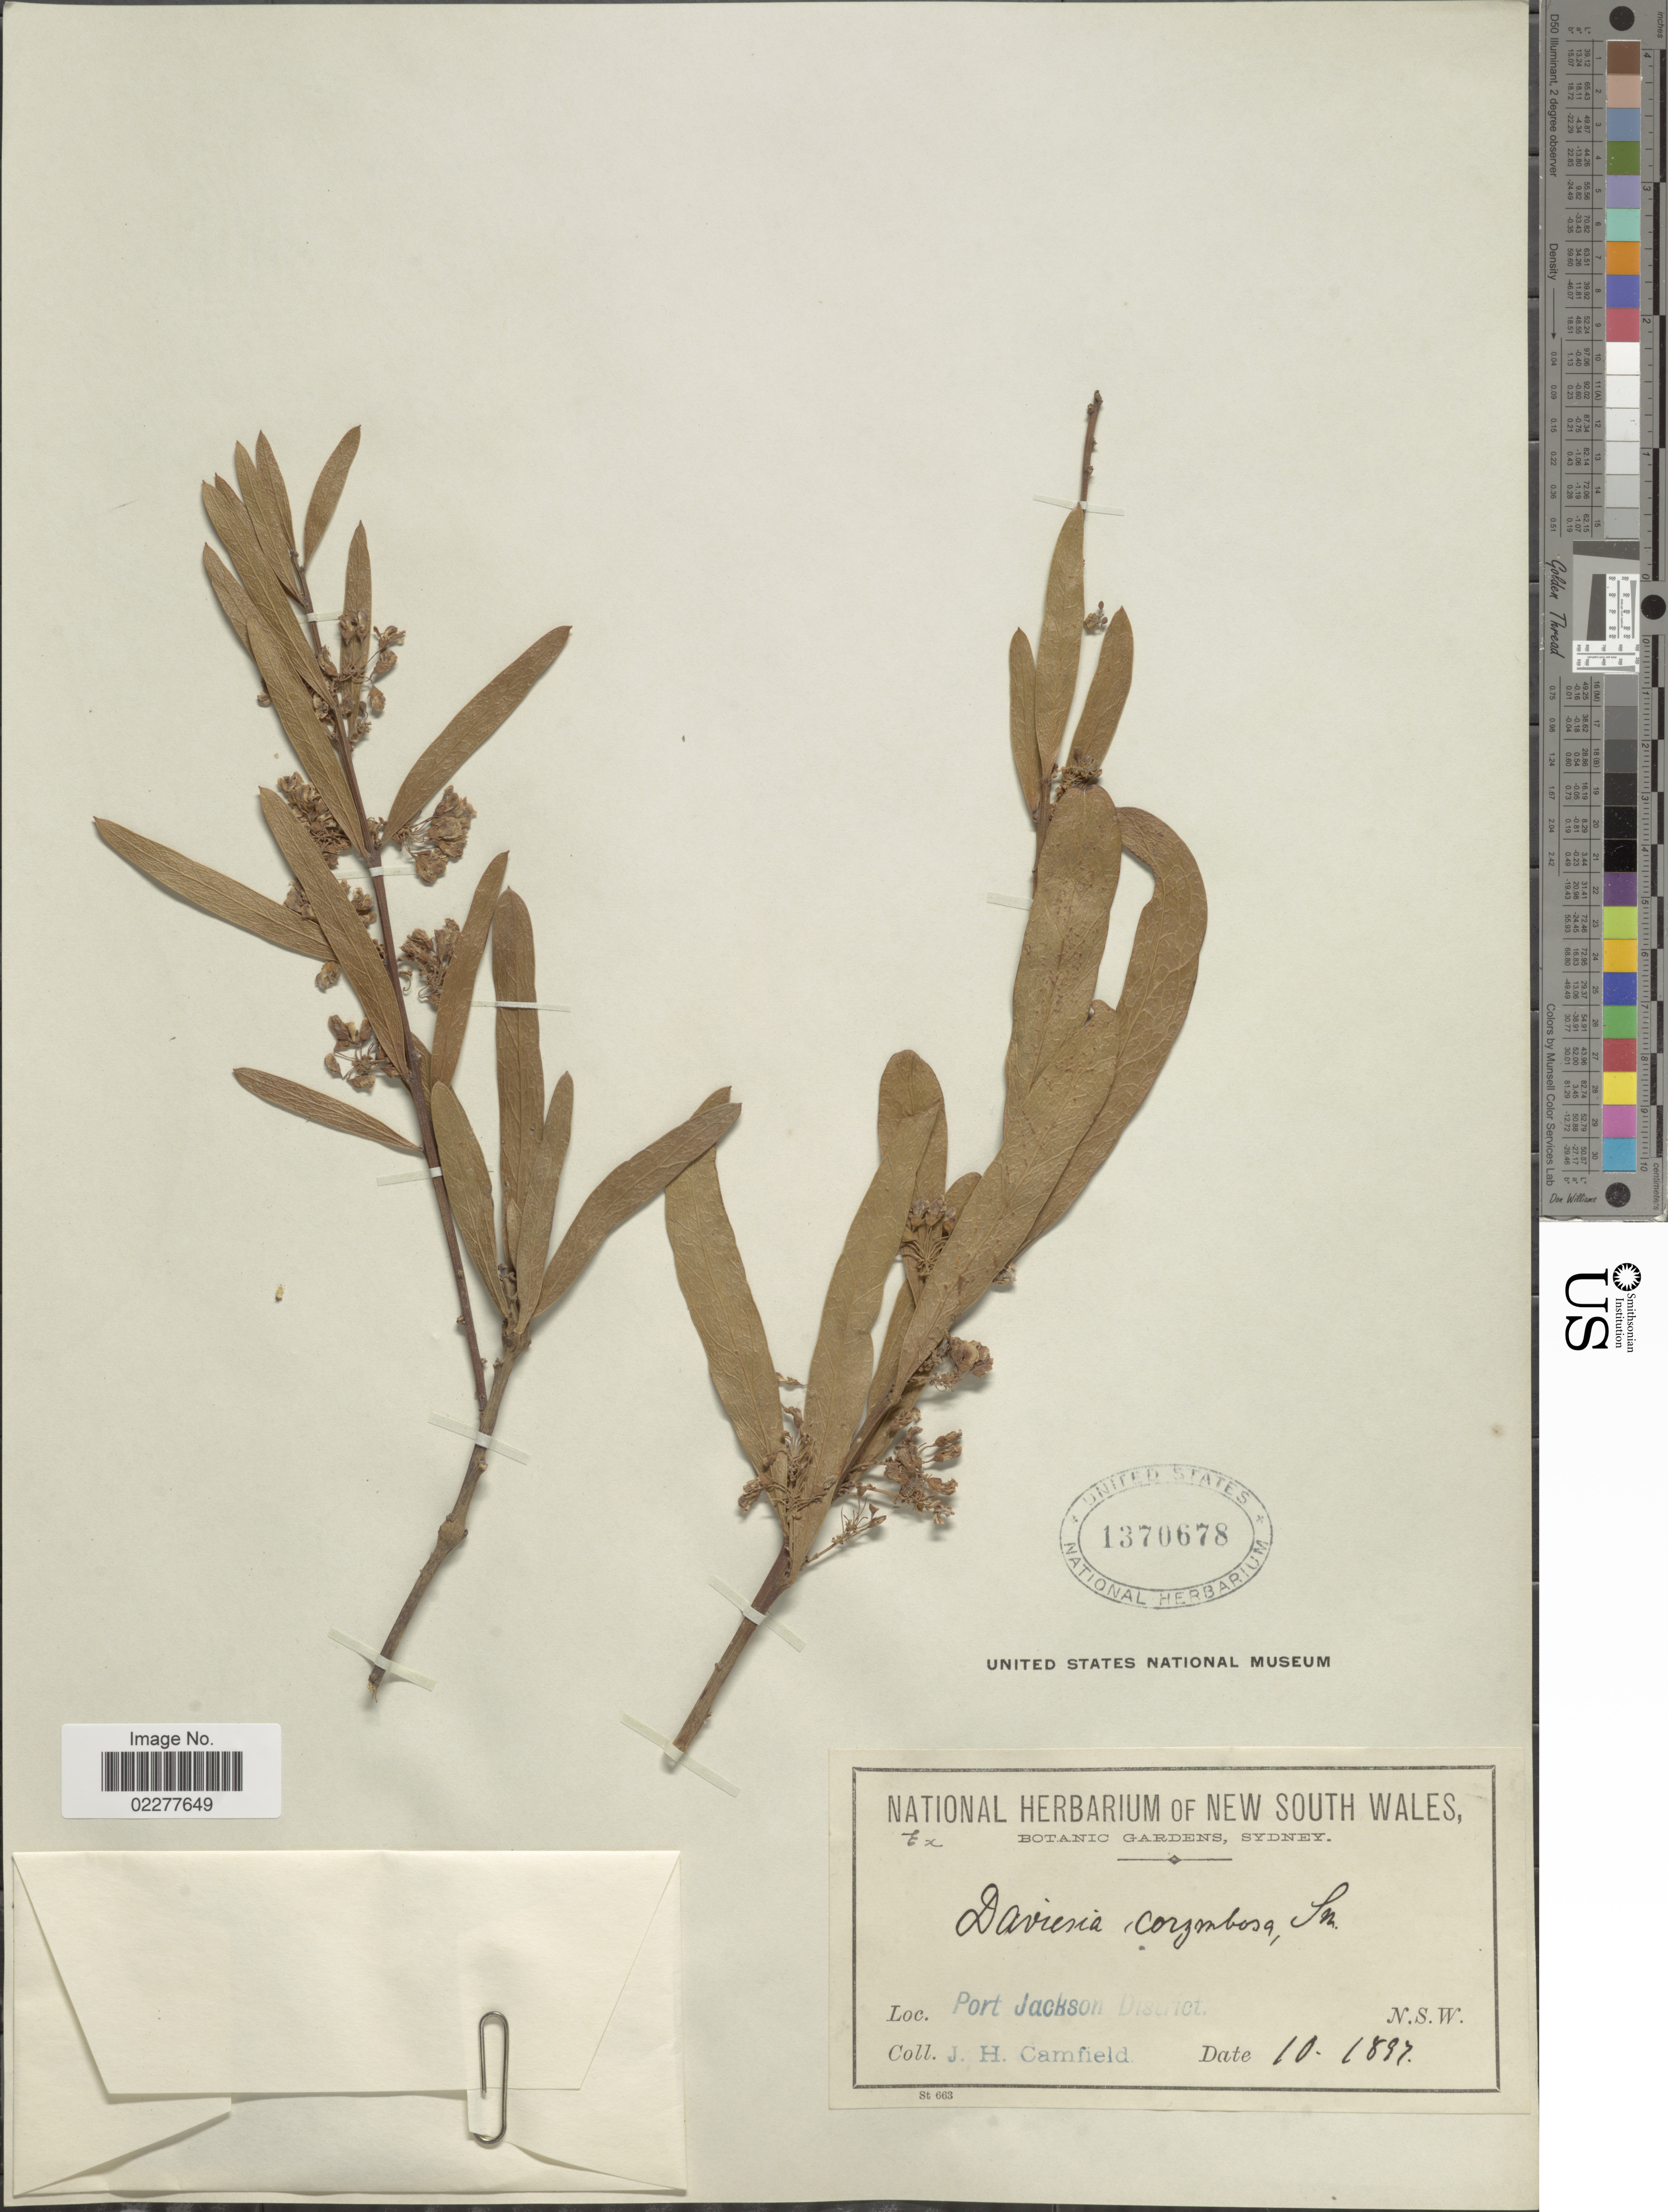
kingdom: Plantae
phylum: Tracheophyta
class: Magnoliopsida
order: Fabales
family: Fabaceae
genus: Daviesia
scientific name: Daviesia corymbosa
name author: Sm.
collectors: J. Camfield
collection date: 1897-10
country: Australia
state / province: New South Wales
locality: Port Jackson District. N.S.W.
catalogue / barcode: US 1370678